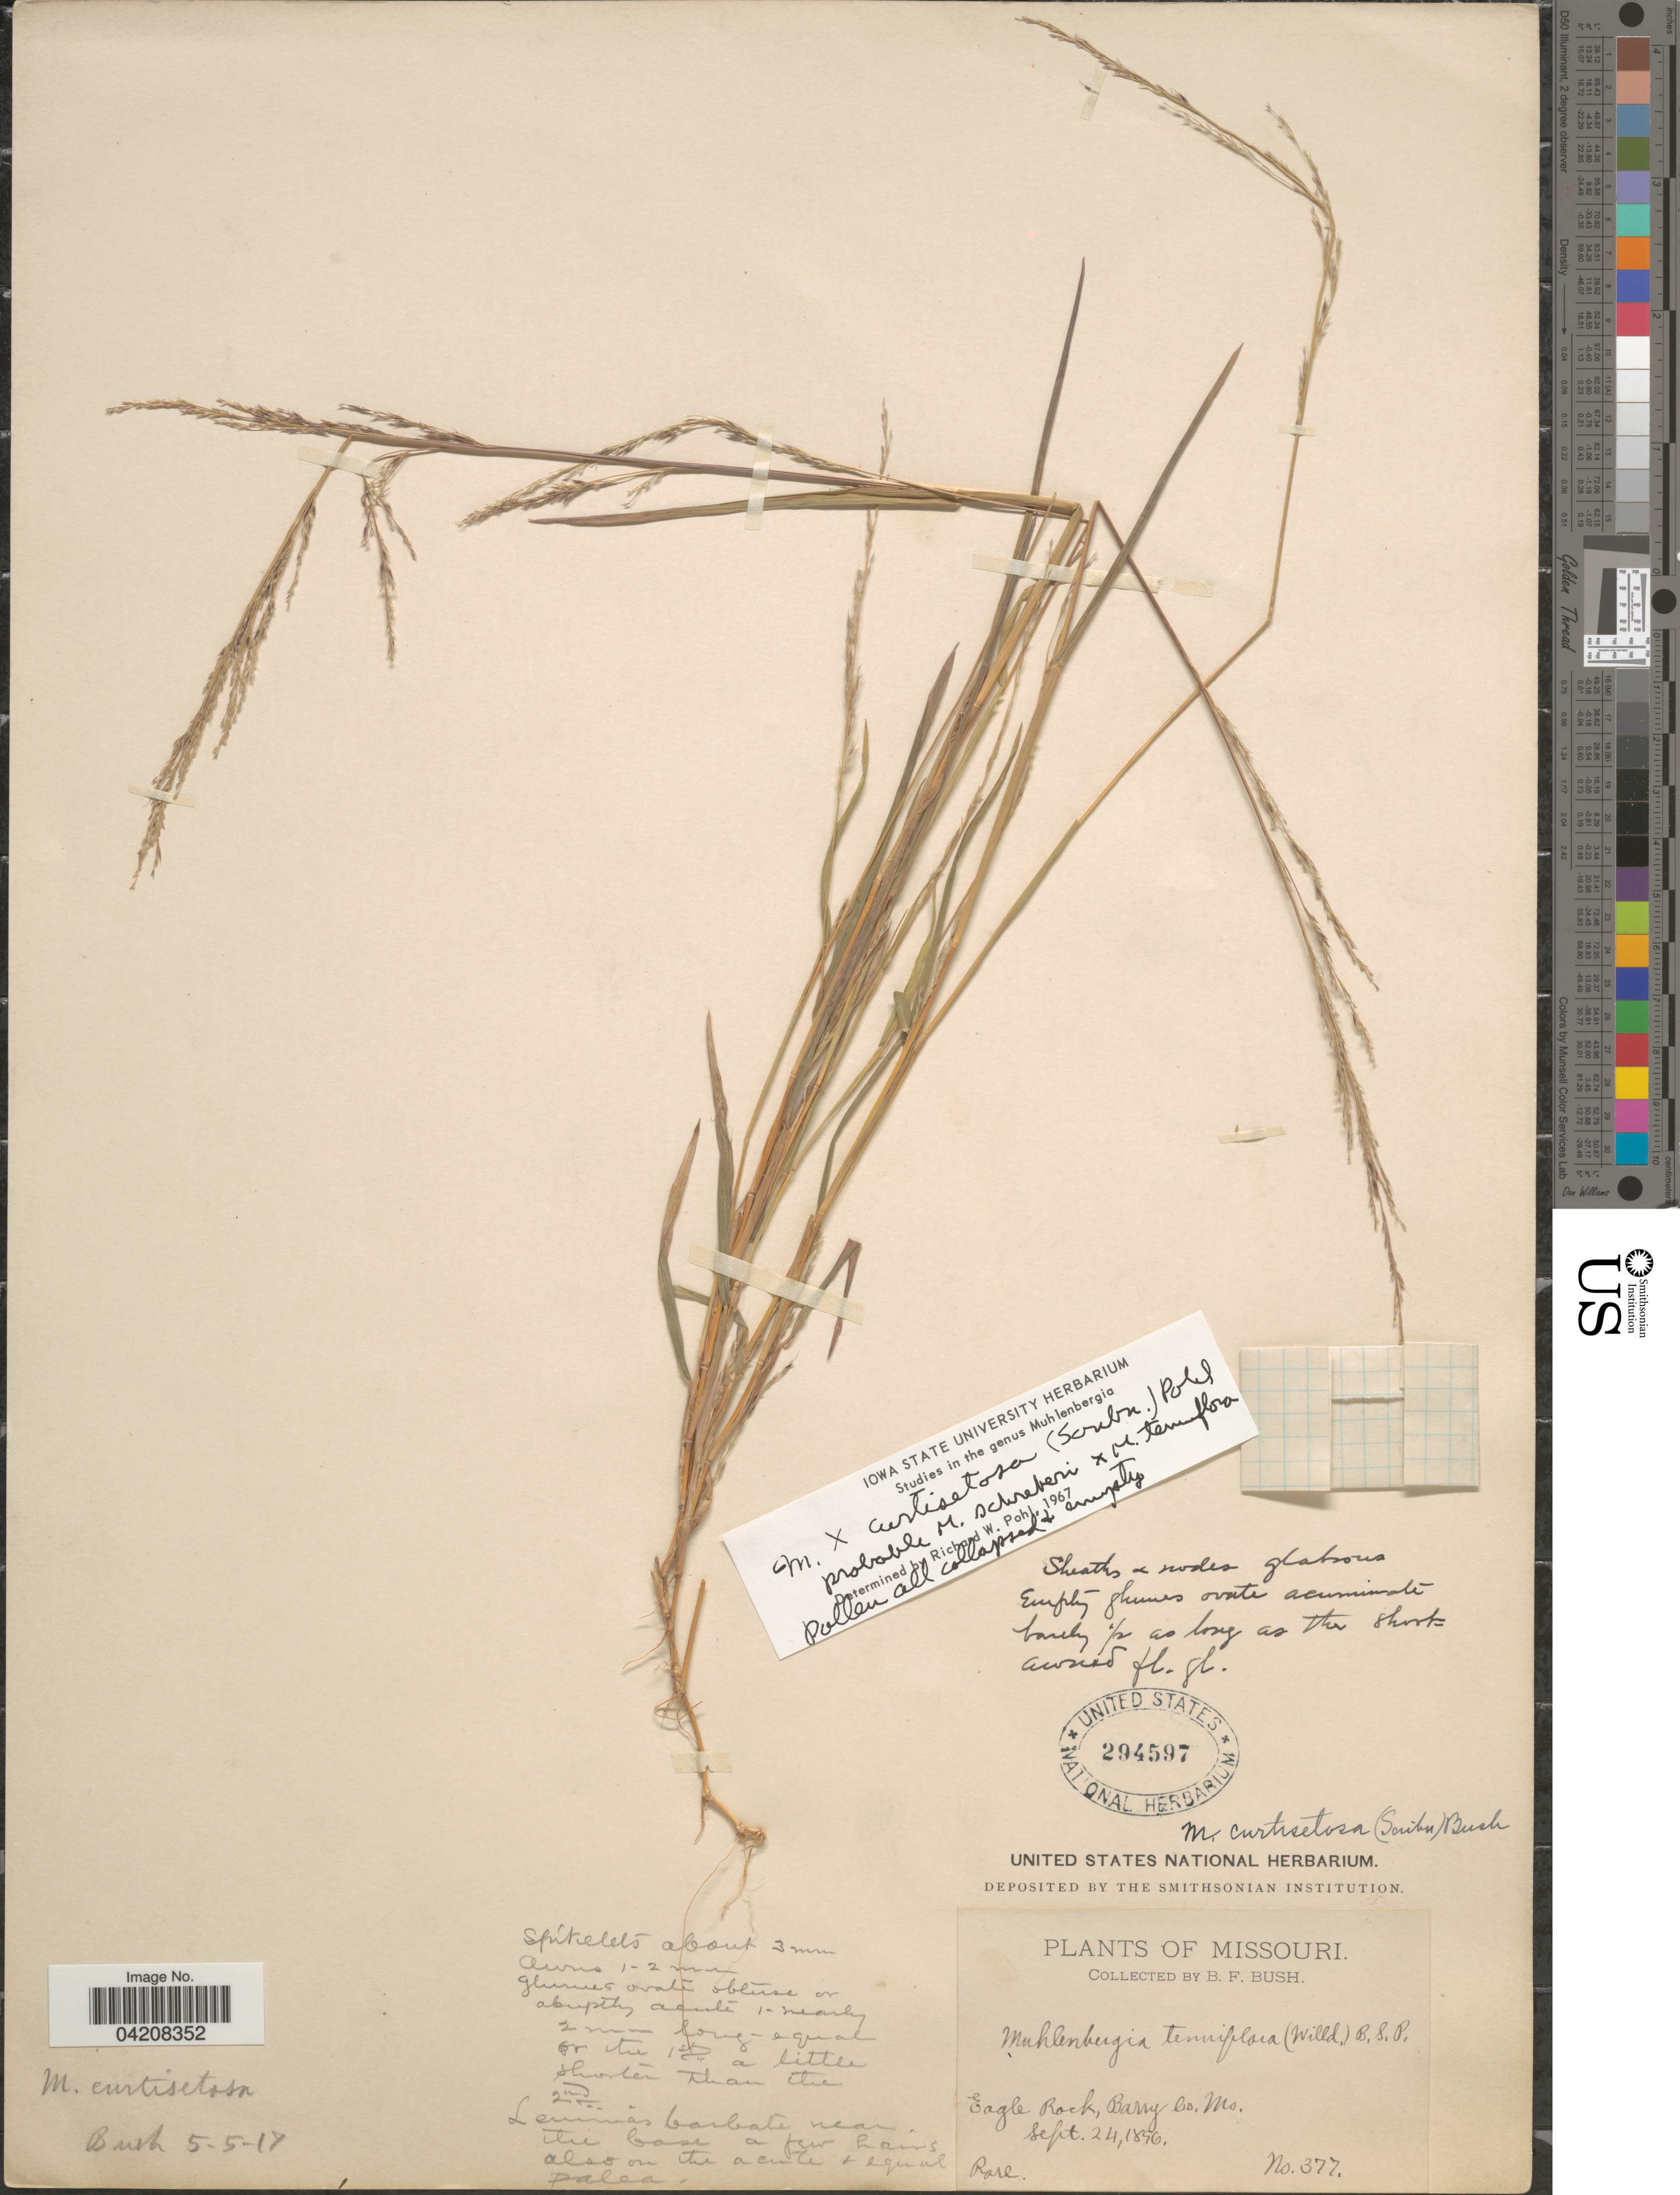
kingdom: Plantae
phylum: Tracheophyta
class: Liliopsida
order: Poales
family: Poaceae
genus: Muhlenbergia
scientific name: Muhlenbergia curtisetosa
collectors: B. F. Bush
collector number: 377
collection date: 1896-09-24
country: United States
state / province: Missouri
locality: Eagle Rock, Barry Co.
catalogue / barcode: US 294597